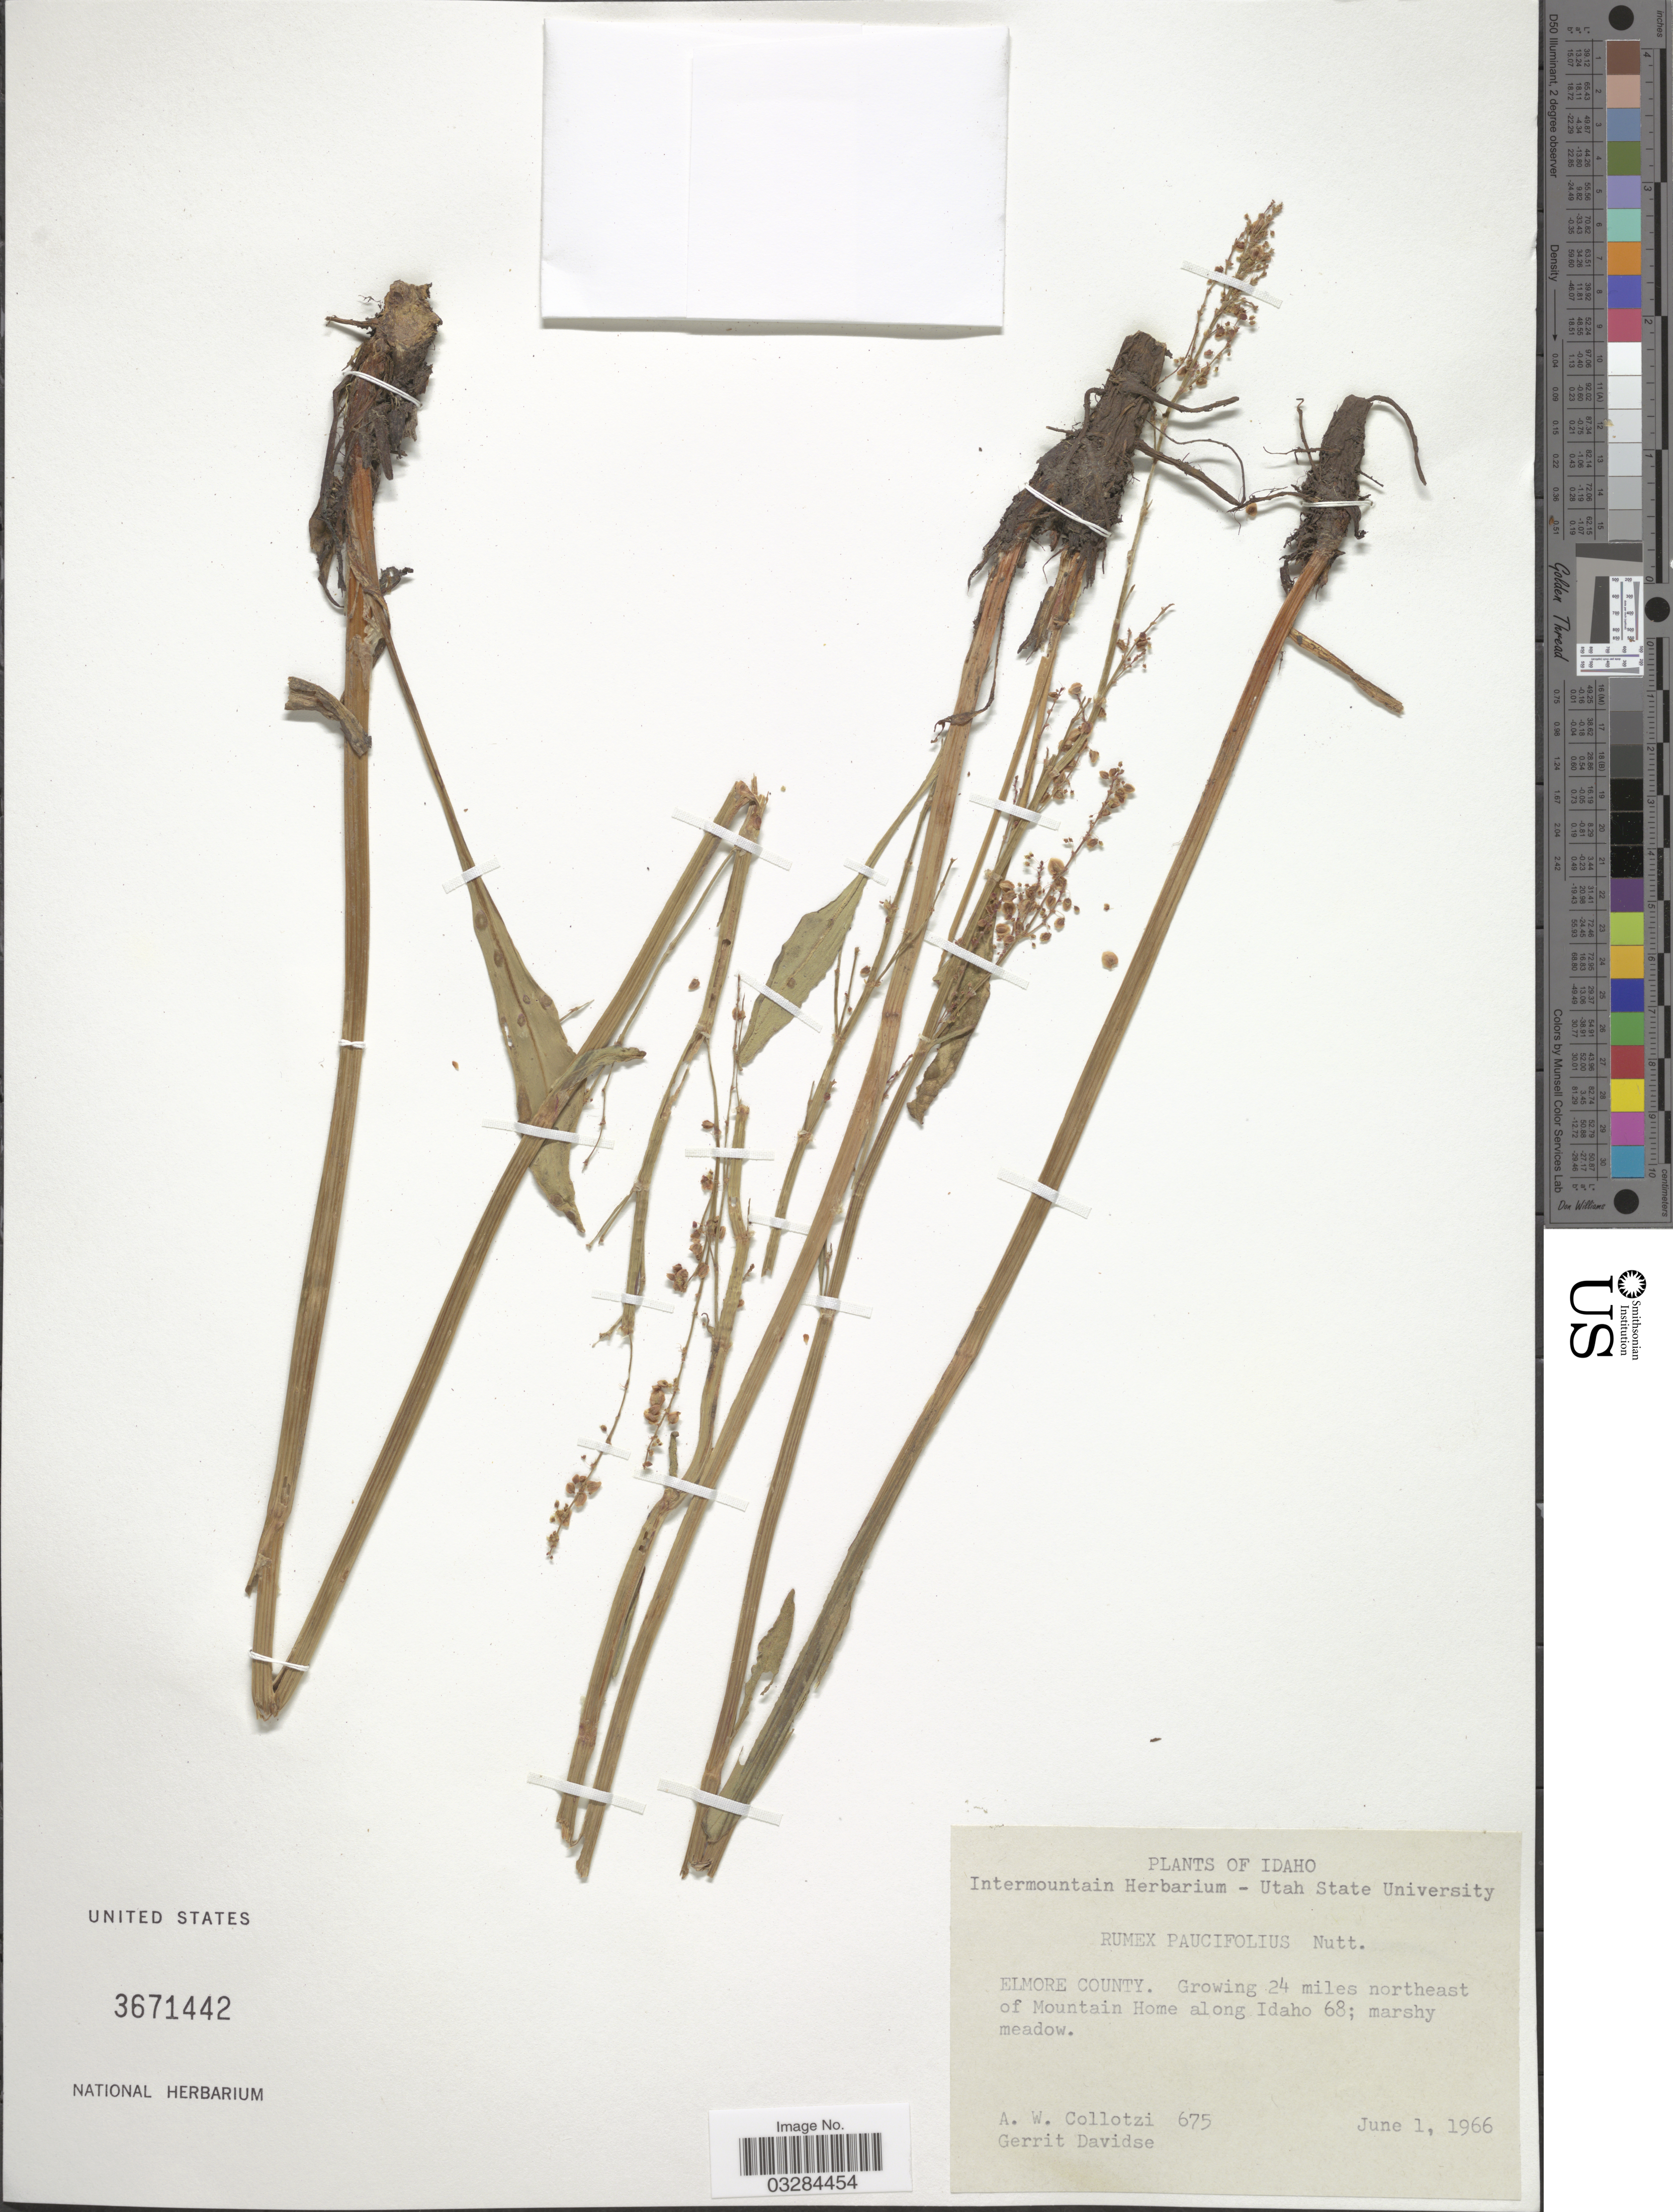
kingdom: Plantae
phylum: Tracheophyta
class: Magnoliopsida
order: Caryophyllales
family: Polygonaceae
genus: Rumex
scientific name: Rumex paucifolius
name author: Nutt.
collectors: A. W. Collotzi & G. Davidse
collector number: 675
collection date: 1966-06-01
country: United States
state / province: Idaho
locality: Elmore County. Growing 24 miles northeast of Mountain Home along Idaho 68.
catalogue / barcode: US 3671442